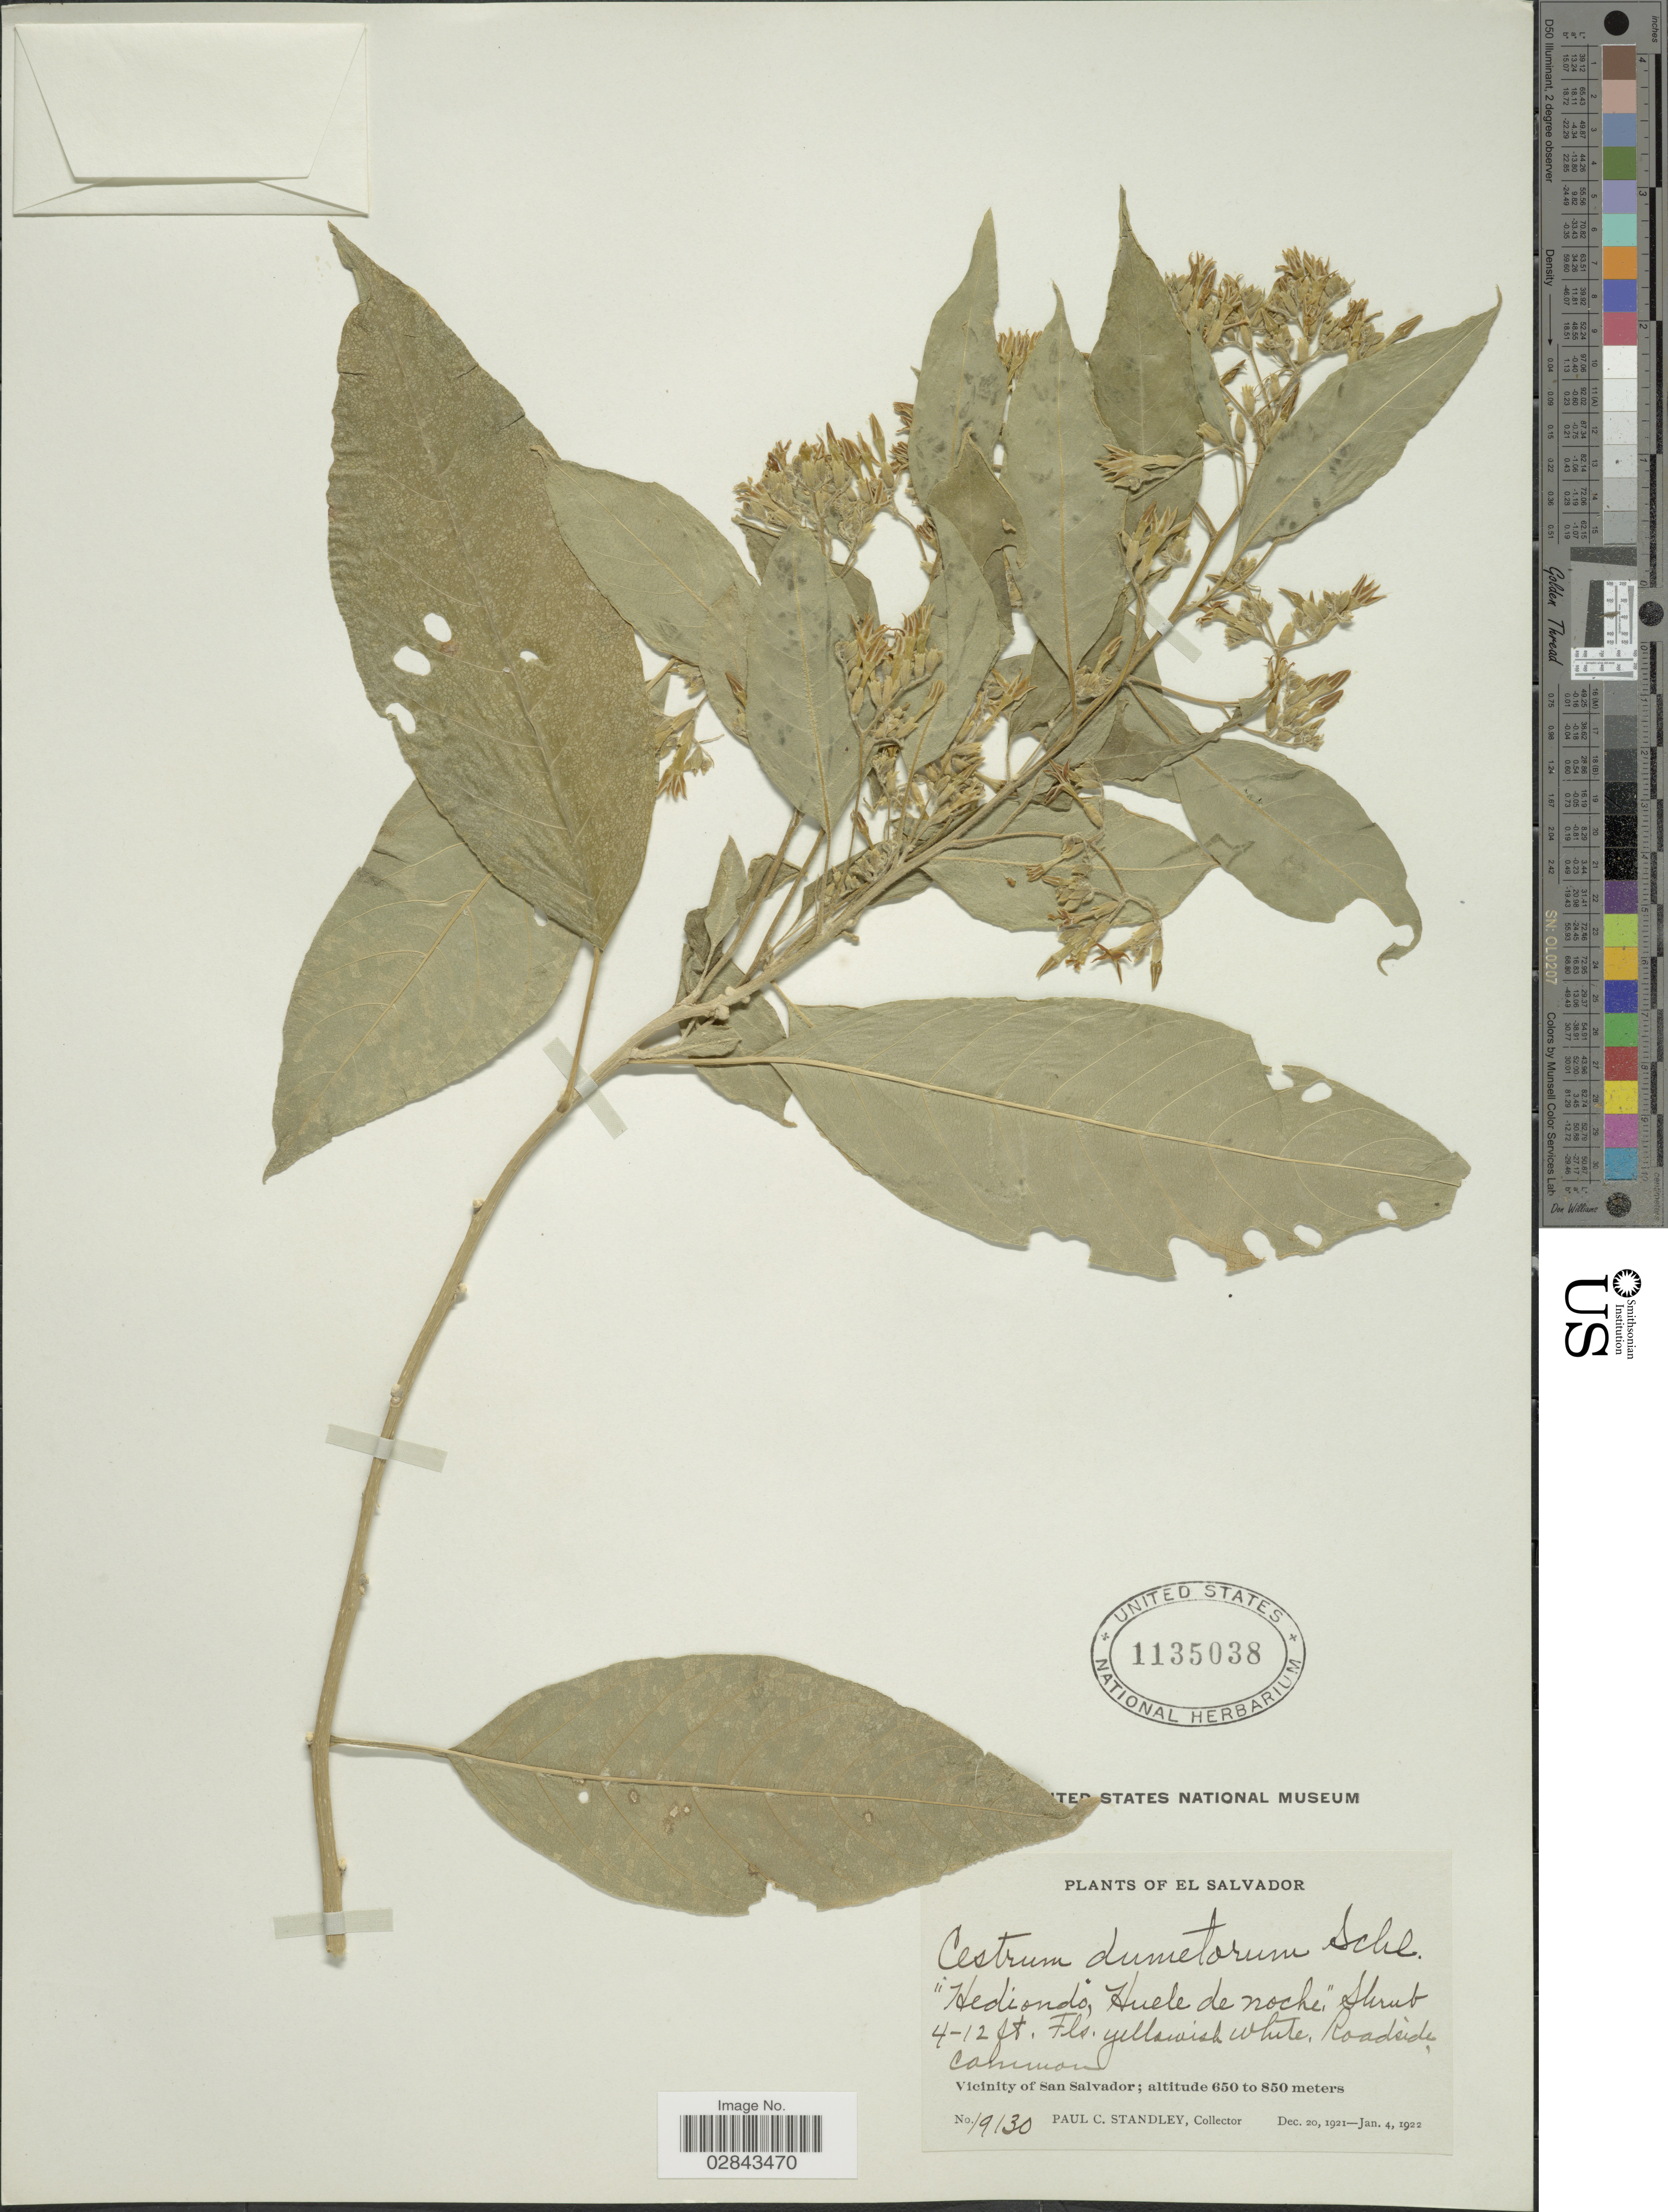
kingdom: Plantae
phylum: Tracheophyta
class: Magnoliopsida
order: Solanales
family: Solanaceae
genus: Cestrum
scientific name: Cestrum dumetorum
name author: Schltdl.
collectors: P. C. Standley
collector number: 19130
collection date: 1921-12-20/1922-01-04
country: El Salvador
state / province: San Salvador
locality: Vicinity of San Salvador.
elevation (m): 650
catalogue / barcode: US 1135038